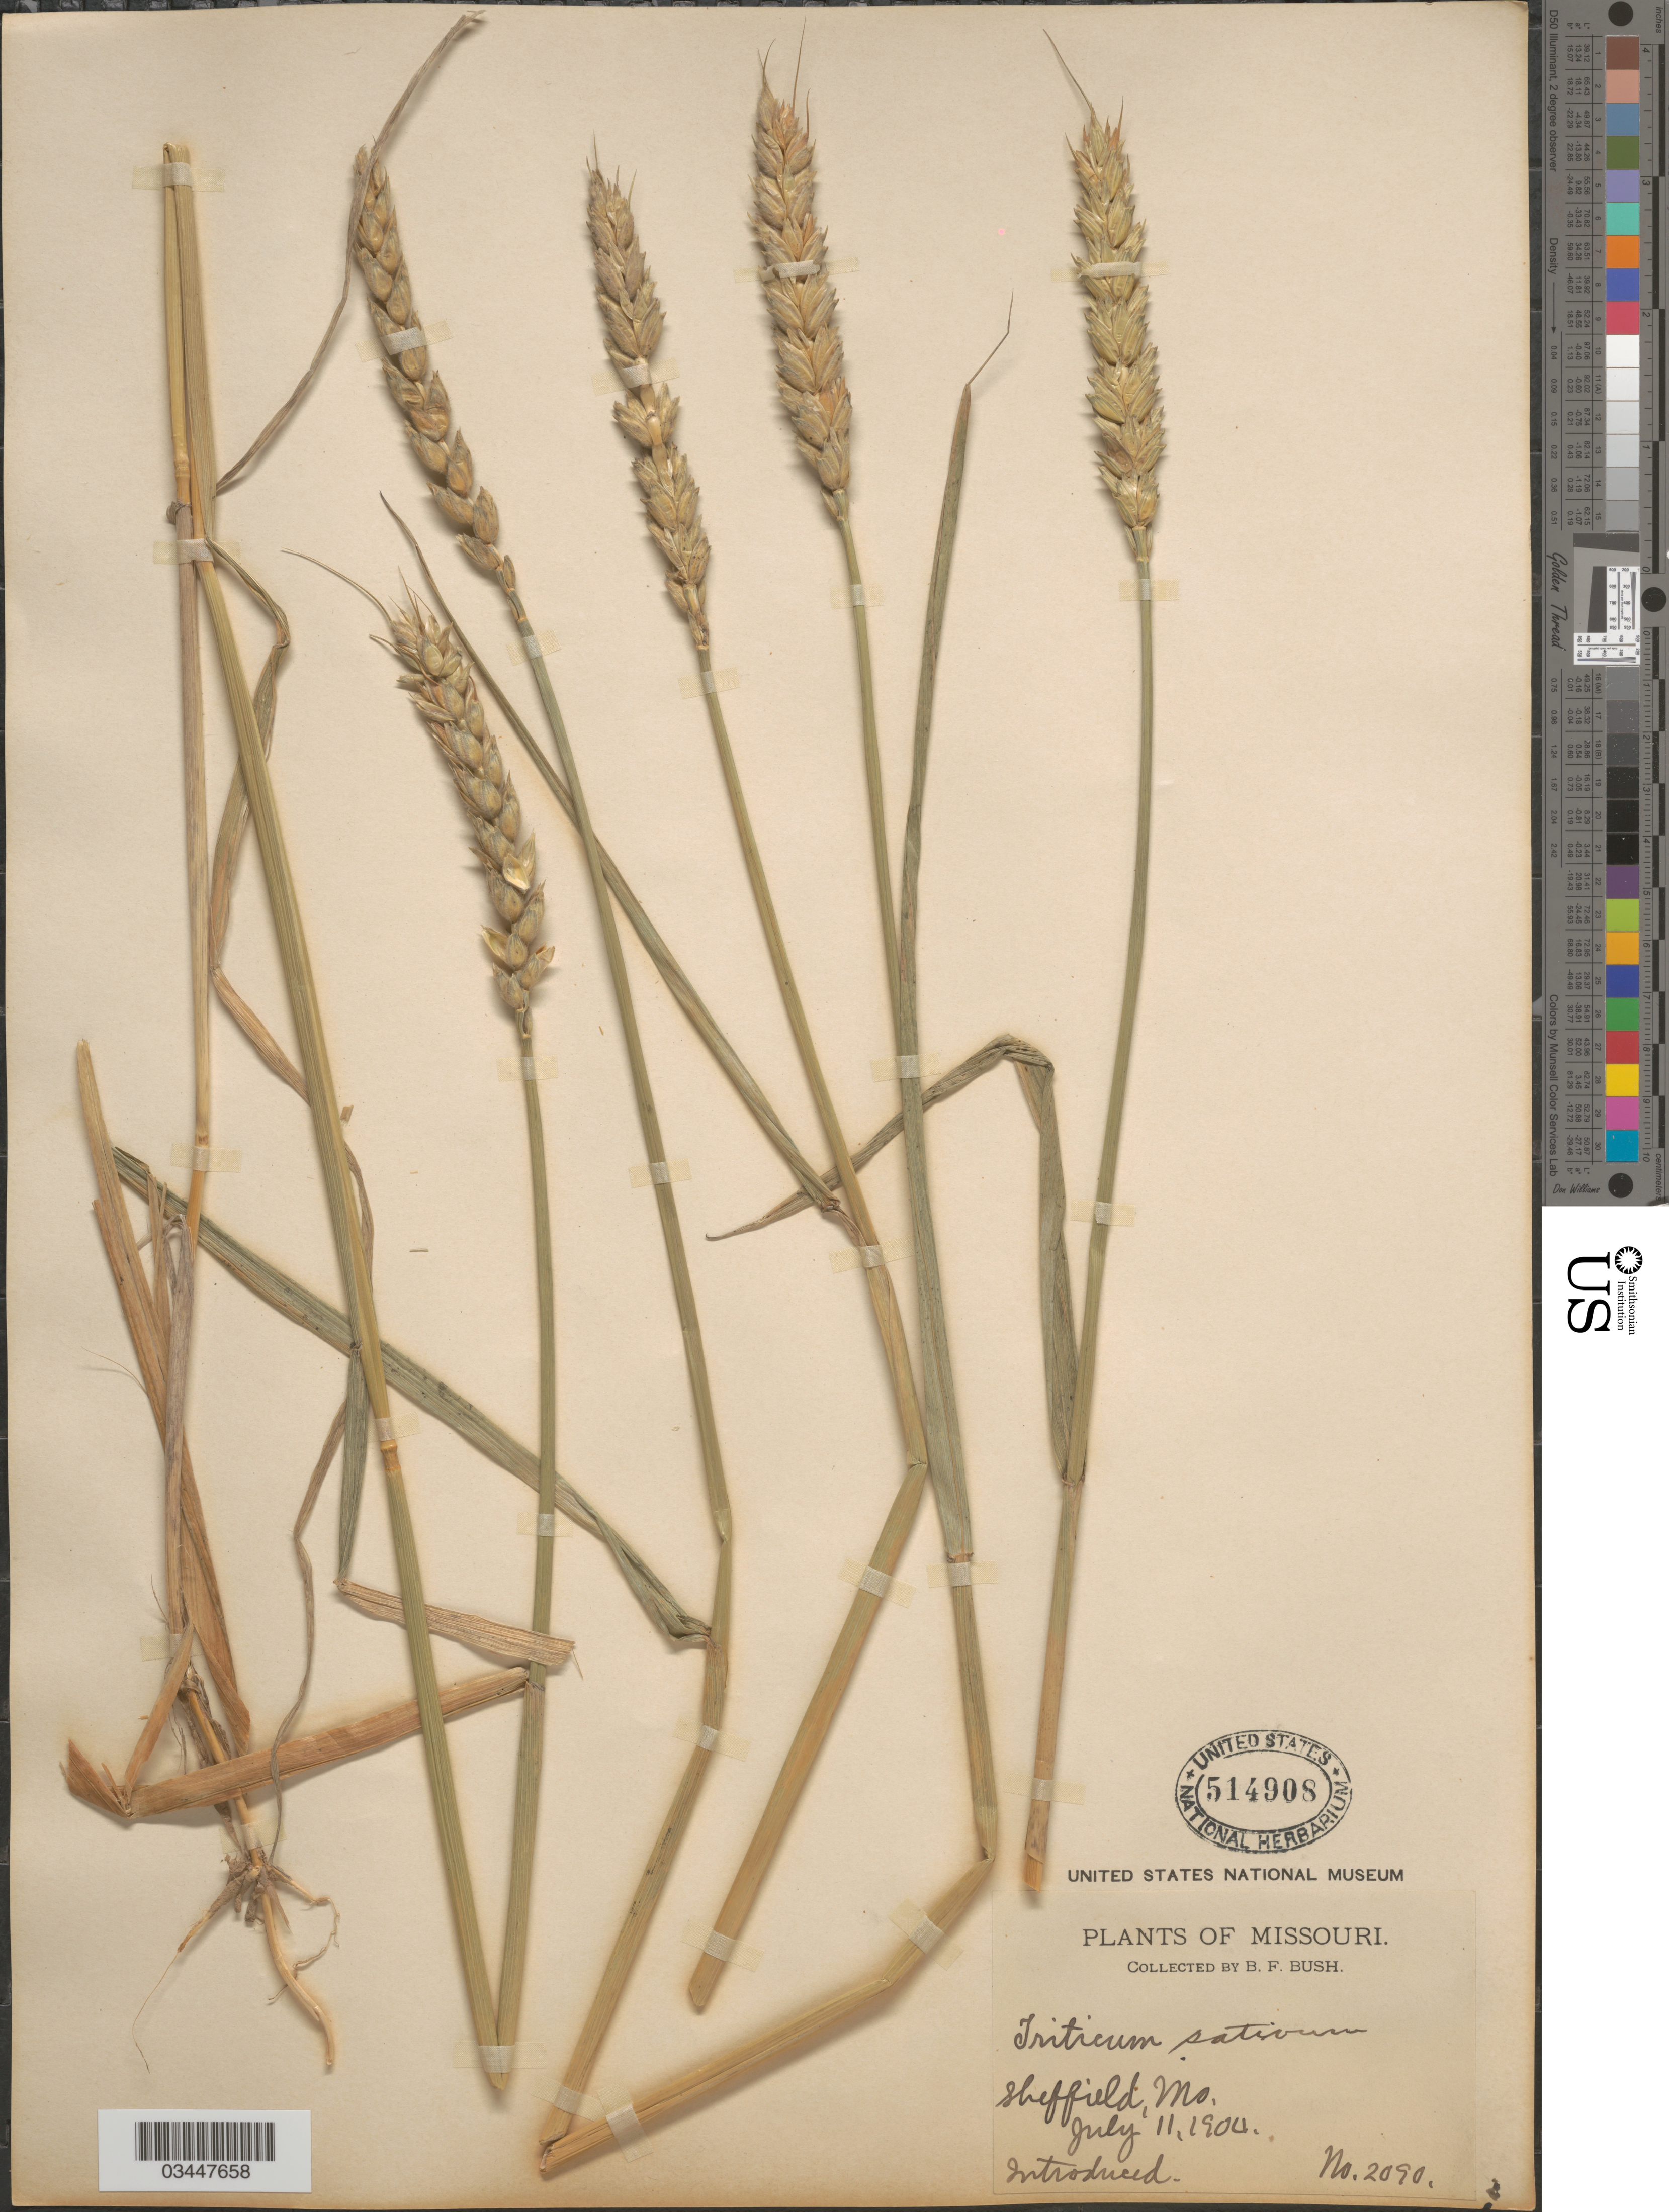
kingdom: Plantae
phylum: Tracheophyta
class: Liliopsida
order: Poales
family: Poaceae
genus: Triticum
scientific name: Triticum aestivum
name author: L.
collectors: B. F. Bush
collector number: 2090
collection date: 1900-07-11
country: United States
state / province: Missouri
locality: Sheffield.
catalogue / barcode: US 514908